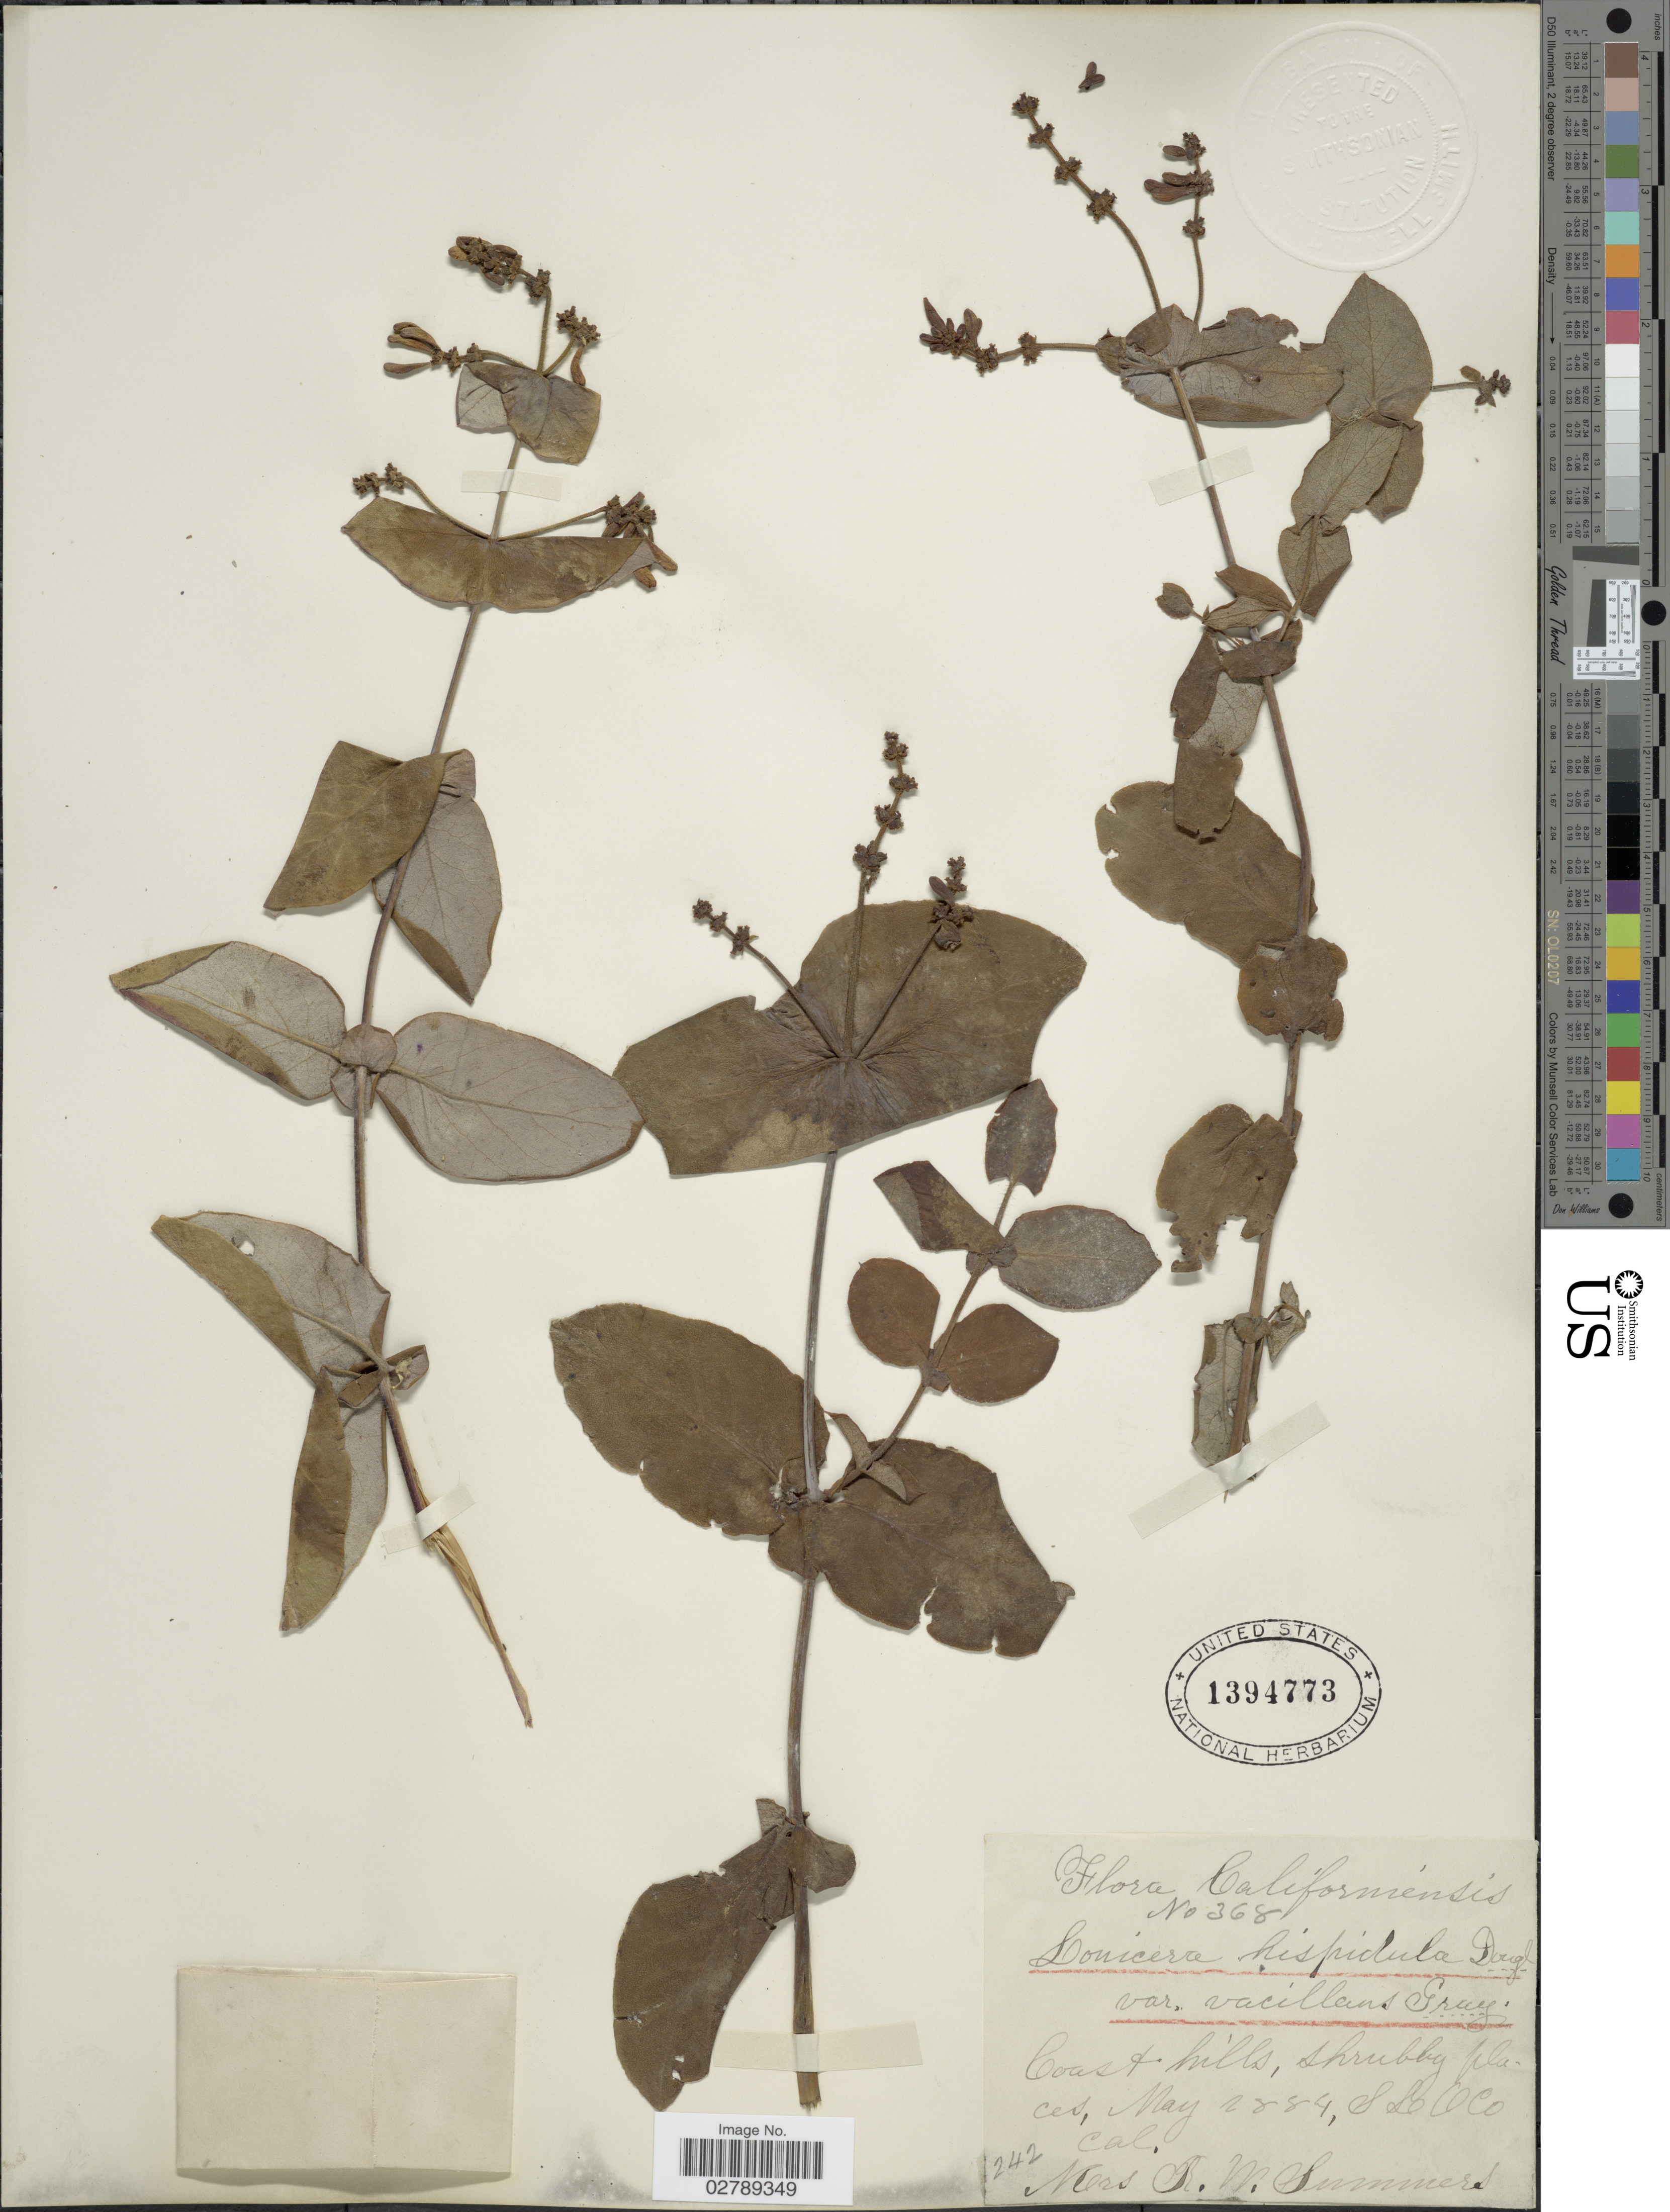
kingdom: Plantae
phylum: Tracheophyta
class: Magnoliopsida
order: Dipsacales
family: Caprifoliaceae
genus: Lonicera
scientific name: Lonicera hispidula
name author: Douglas ex Lindl.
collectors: R. Summers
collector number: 368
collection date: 1884-05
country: United States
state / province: California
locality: Coast hills, shrubby places. SLO Co.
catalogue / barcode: US 1394773